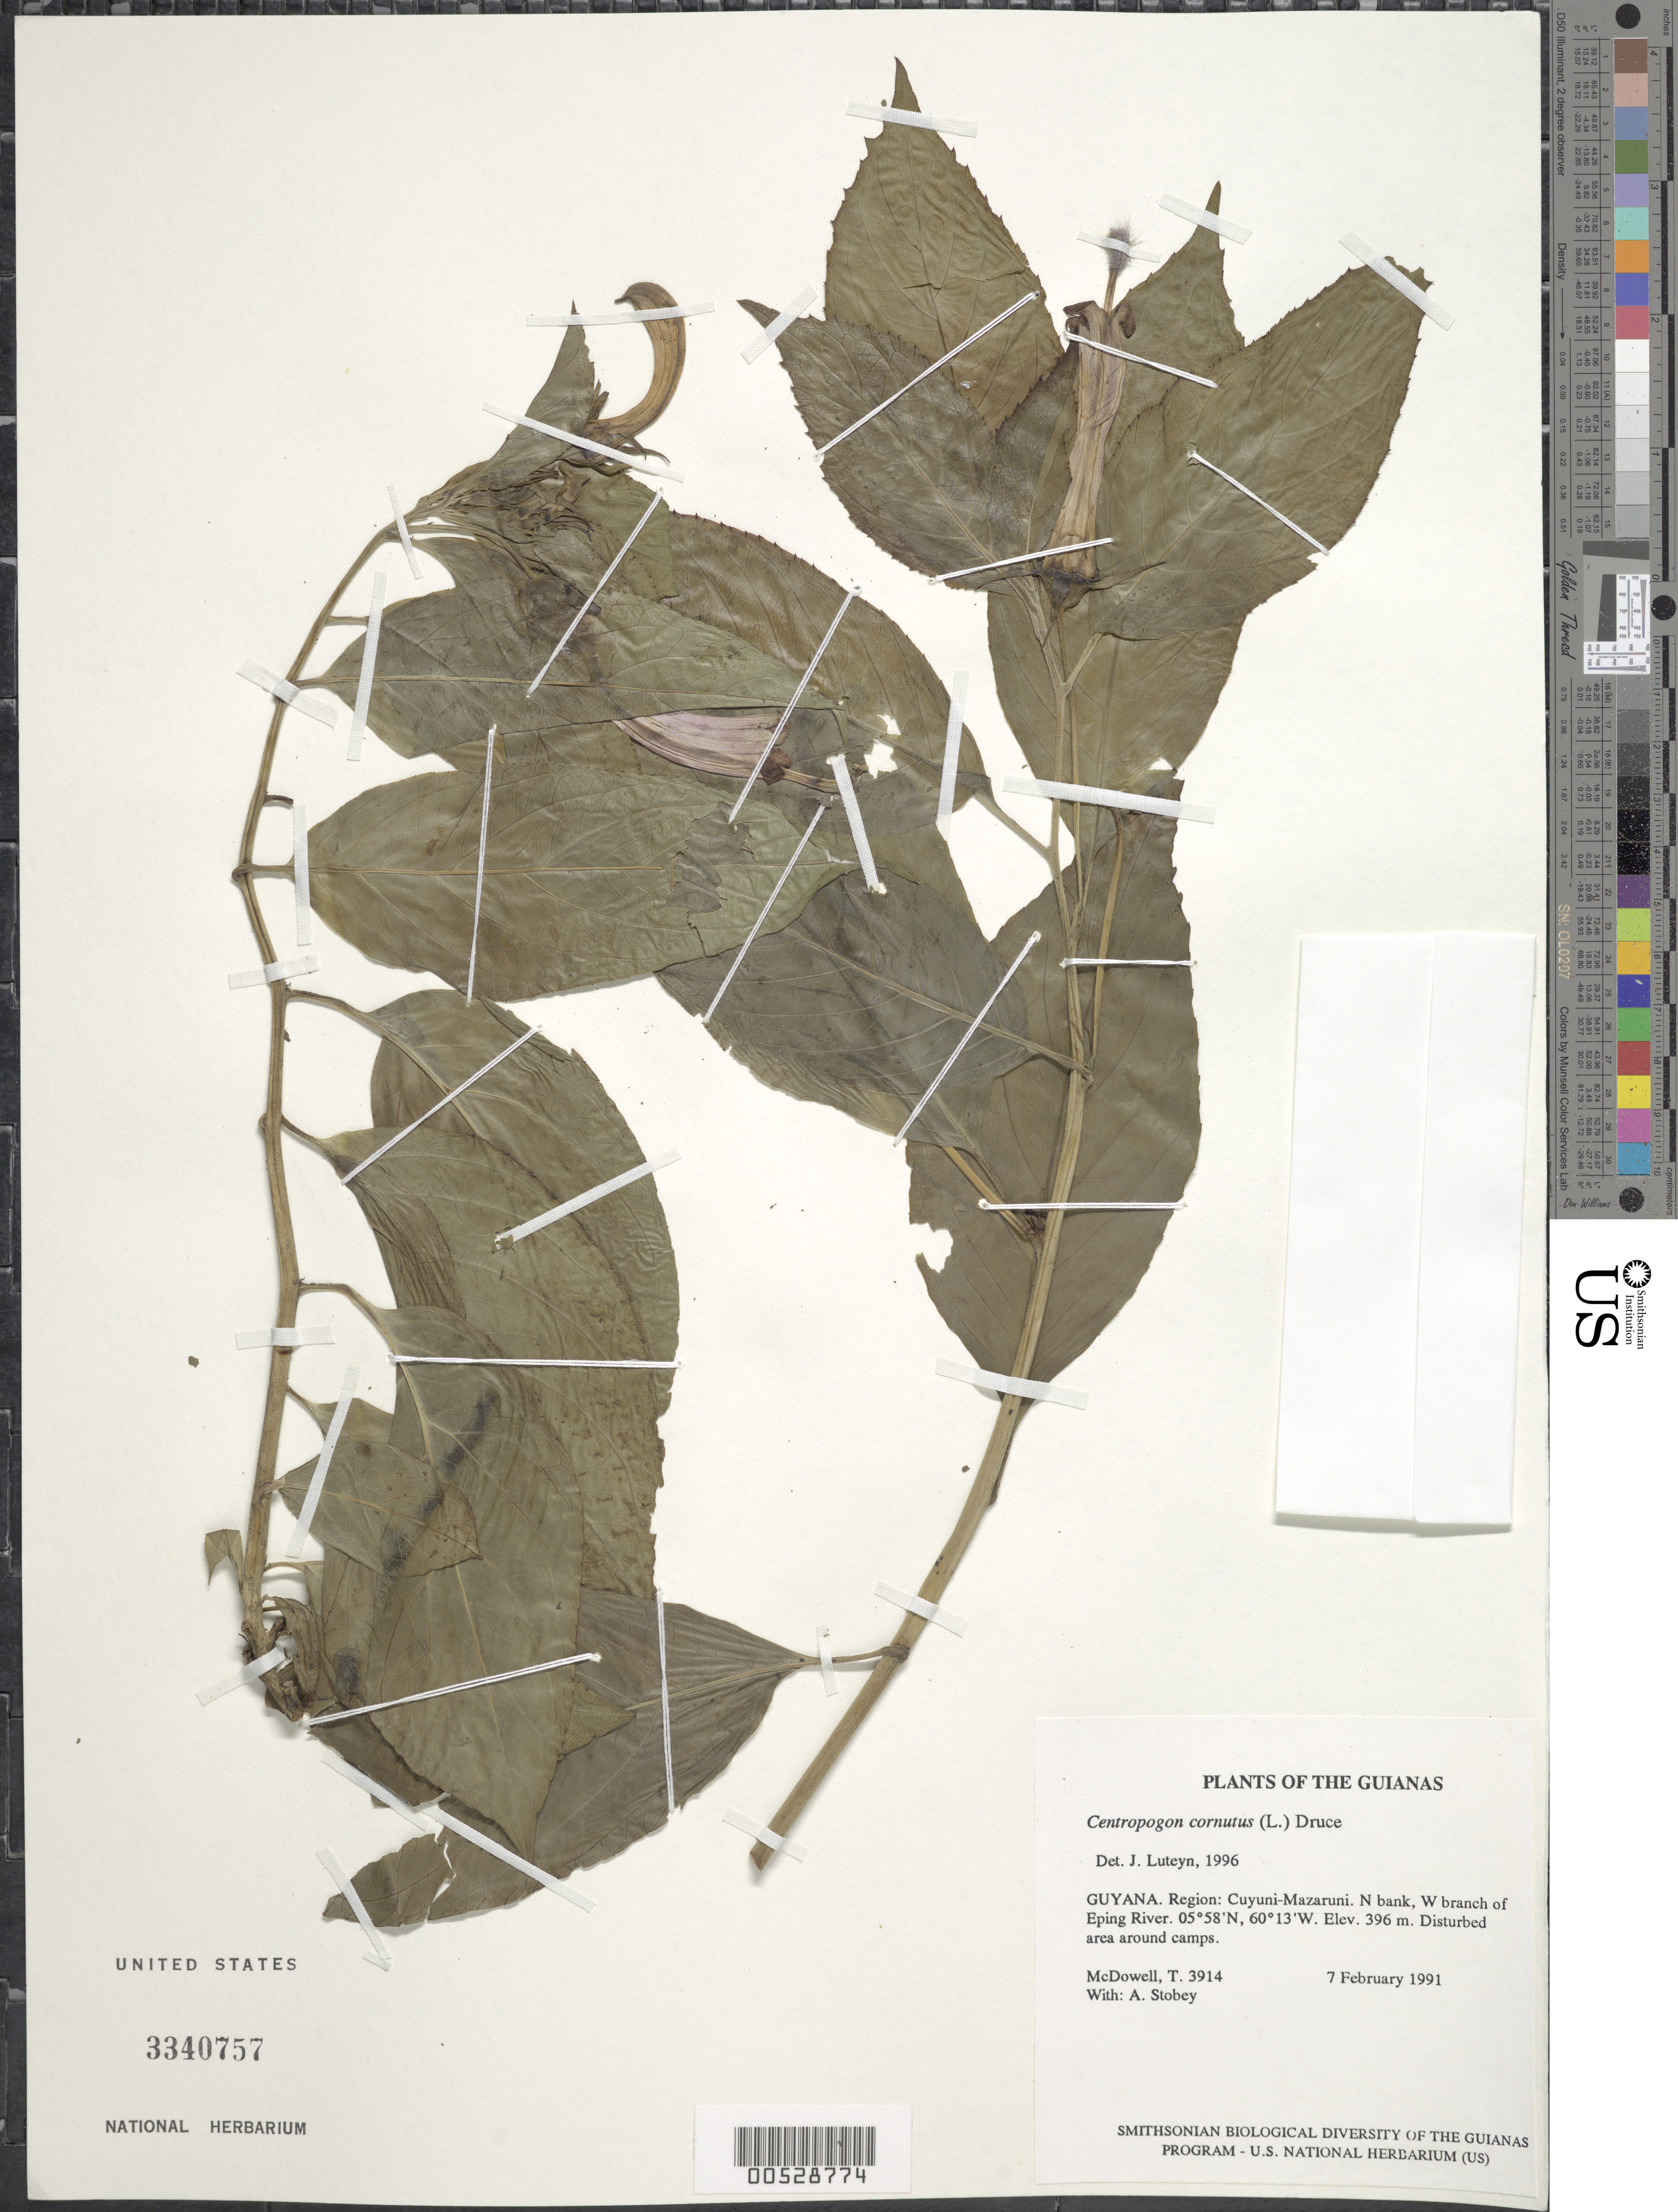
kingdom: Plantae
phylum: Tracheophyta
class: Magnoliopsida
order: Asterales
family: Campanulaceae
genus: Centropogon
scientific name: Centropogon cornutus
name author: (L.) Druce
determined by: DeFilipps, R. A.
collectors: T. McDowell & A. Stobey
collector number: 3914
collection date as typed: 7 February 1991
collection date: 1991-02-07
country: Guyana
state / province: Cuyuni-Mazaruni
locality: N bank, W branch of Eping River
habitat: Disturbed area around camps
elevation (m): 396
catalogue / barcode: US 3340757